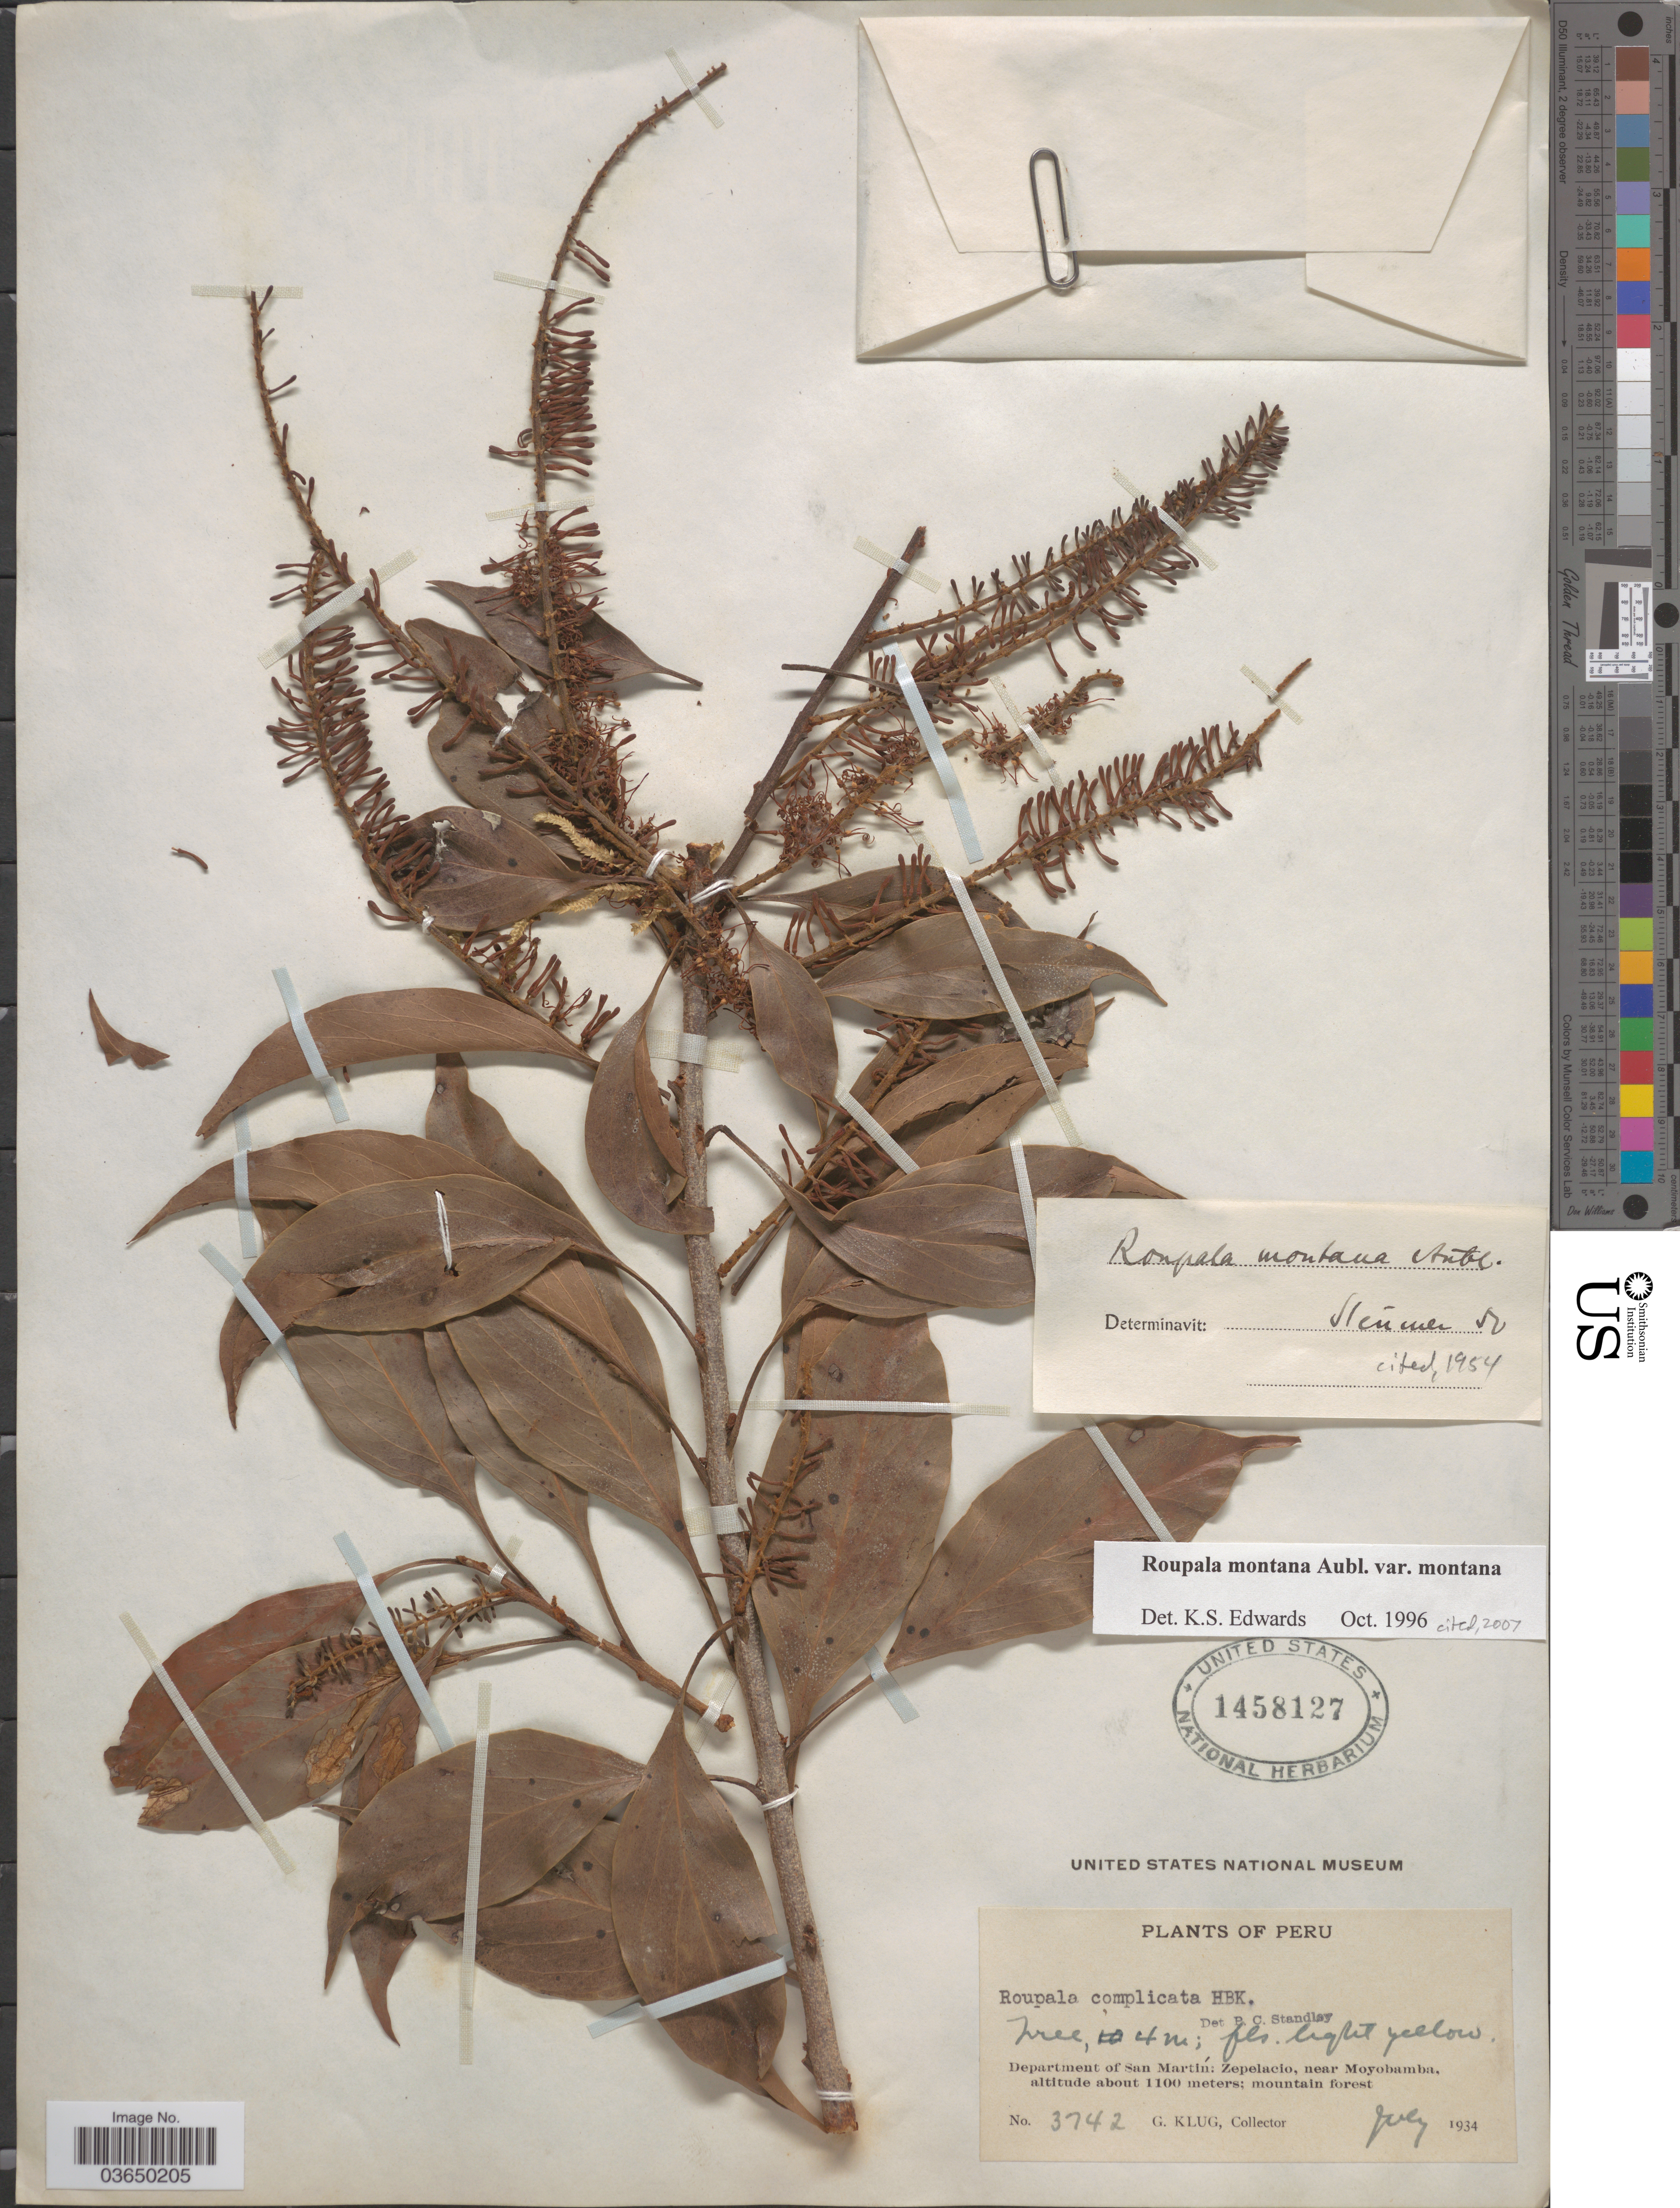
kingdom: Plantae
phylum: Tracheophyta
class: Magnoliopsida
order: Proteales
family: Proteaceae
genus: Roupala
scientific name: Roupala montana var. montana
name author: Aubl.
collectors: G. Klug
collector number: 3742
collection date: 1934-07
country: Peru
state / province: San Martín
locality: Department of San Martín: Zepelacio, near Moyobamba.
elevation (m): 1100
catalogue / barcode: US 1458127